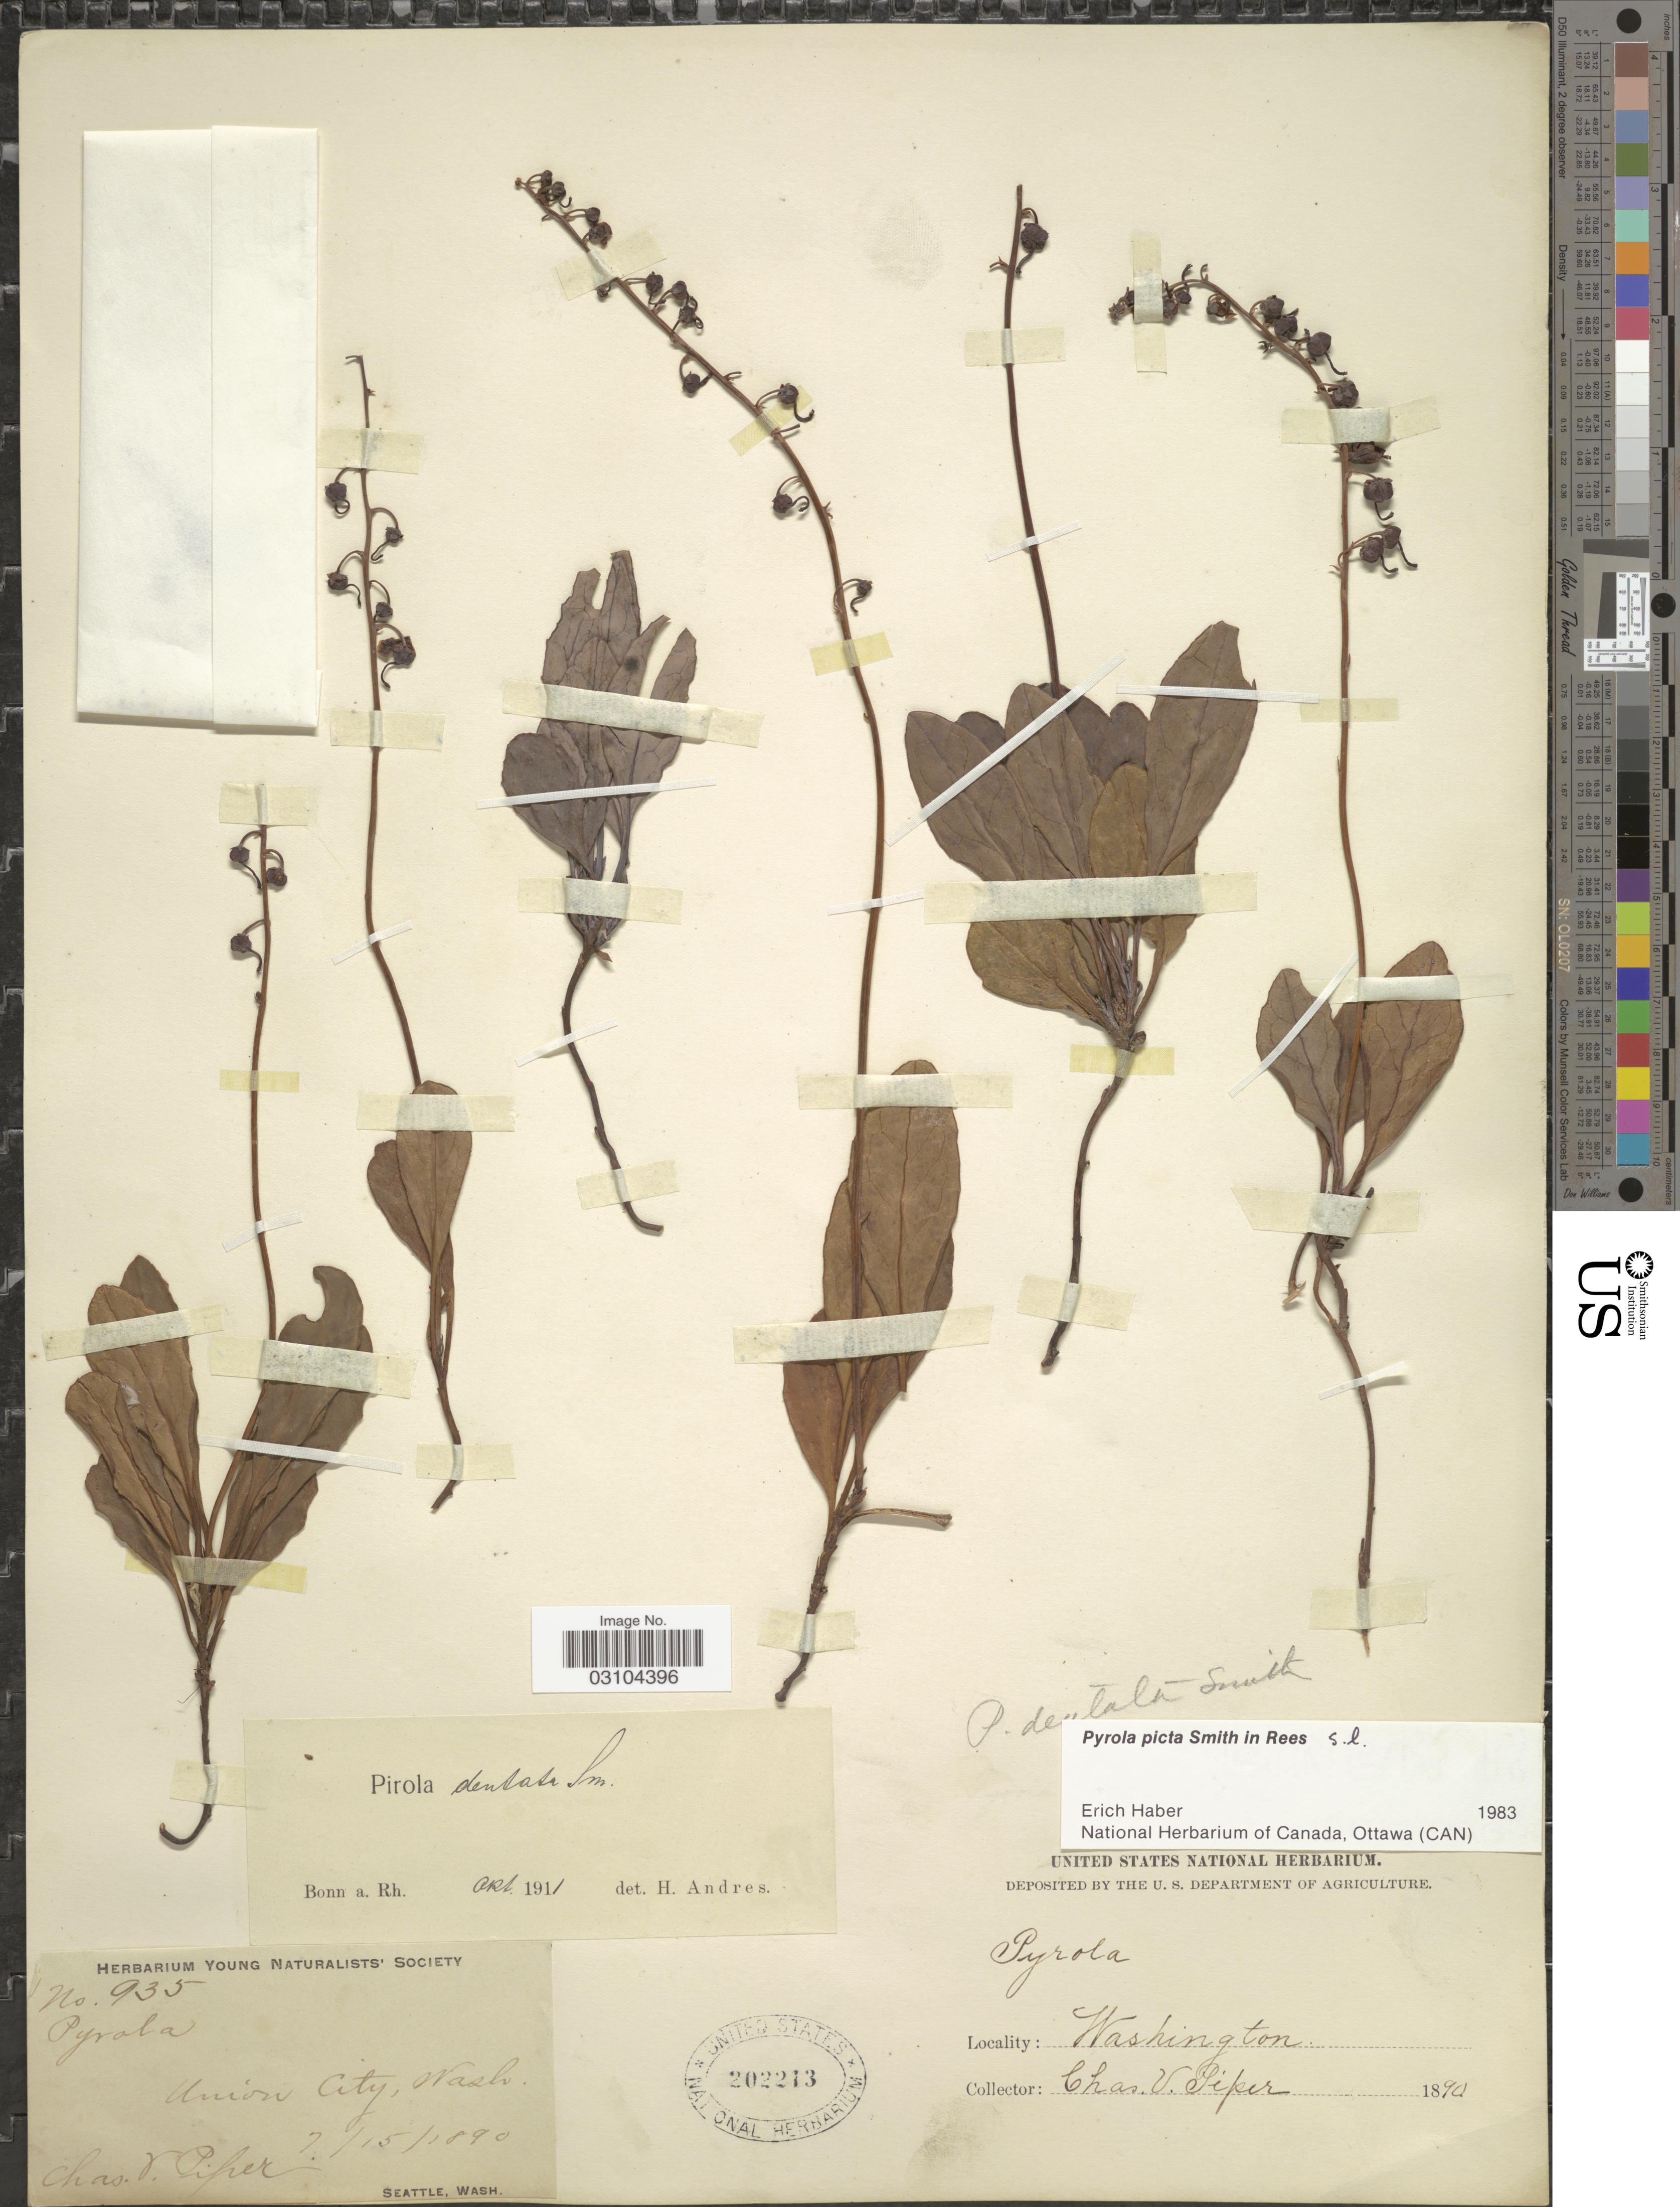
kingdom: Plantae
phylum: Tracheophyta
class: Magnoliopsida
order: Ericales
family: Ericaceae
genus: Pyrola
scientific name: Pyrola picta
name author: Sm. in Rees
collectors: C. V. Piper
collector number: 935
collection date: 1890-07-15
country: United States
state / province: Washington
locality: Union City.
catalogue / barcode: US 202213